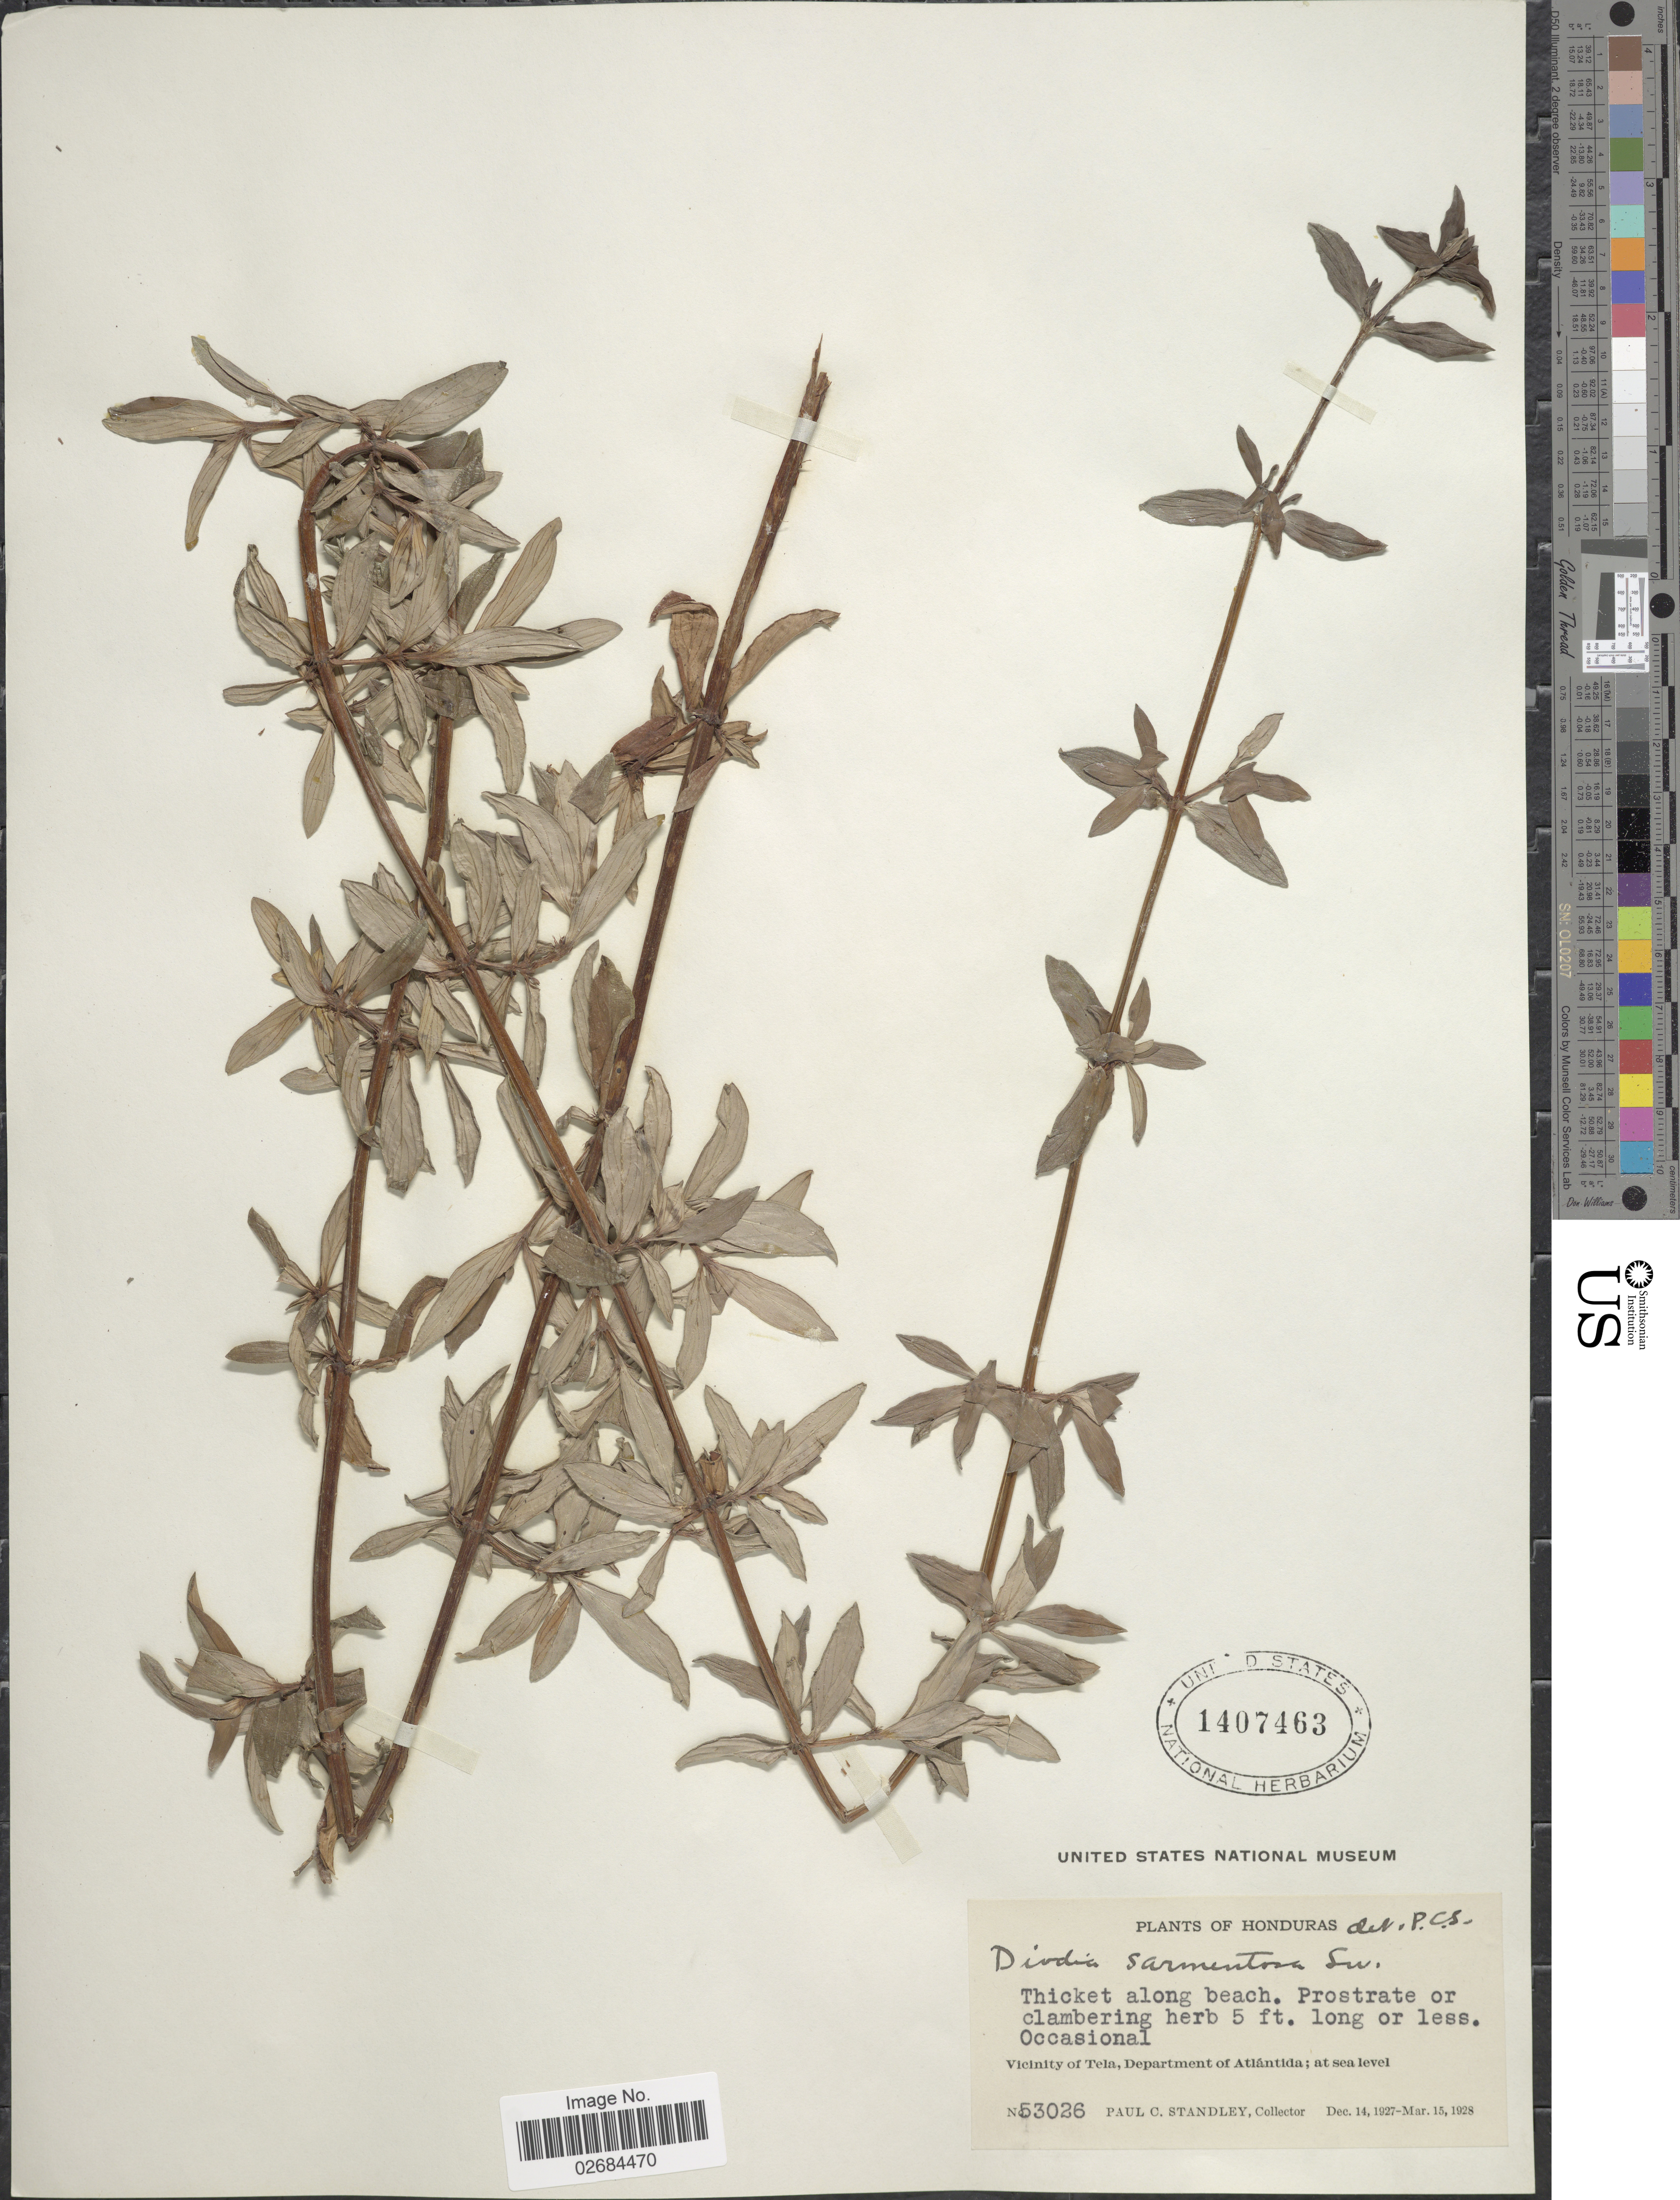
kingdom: Plantae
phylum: Tracheophyta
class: Magnoliopsida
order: Gentianales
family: Rubiaceae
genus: Diodia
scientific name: Diodia sarmentosa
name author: Sw.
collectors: P. C. Standley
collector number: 53026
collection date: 1927-12-14/1928-03-15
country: Honduras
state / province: Atlántida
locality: Vicinity of Tela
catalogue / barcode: US 1407463